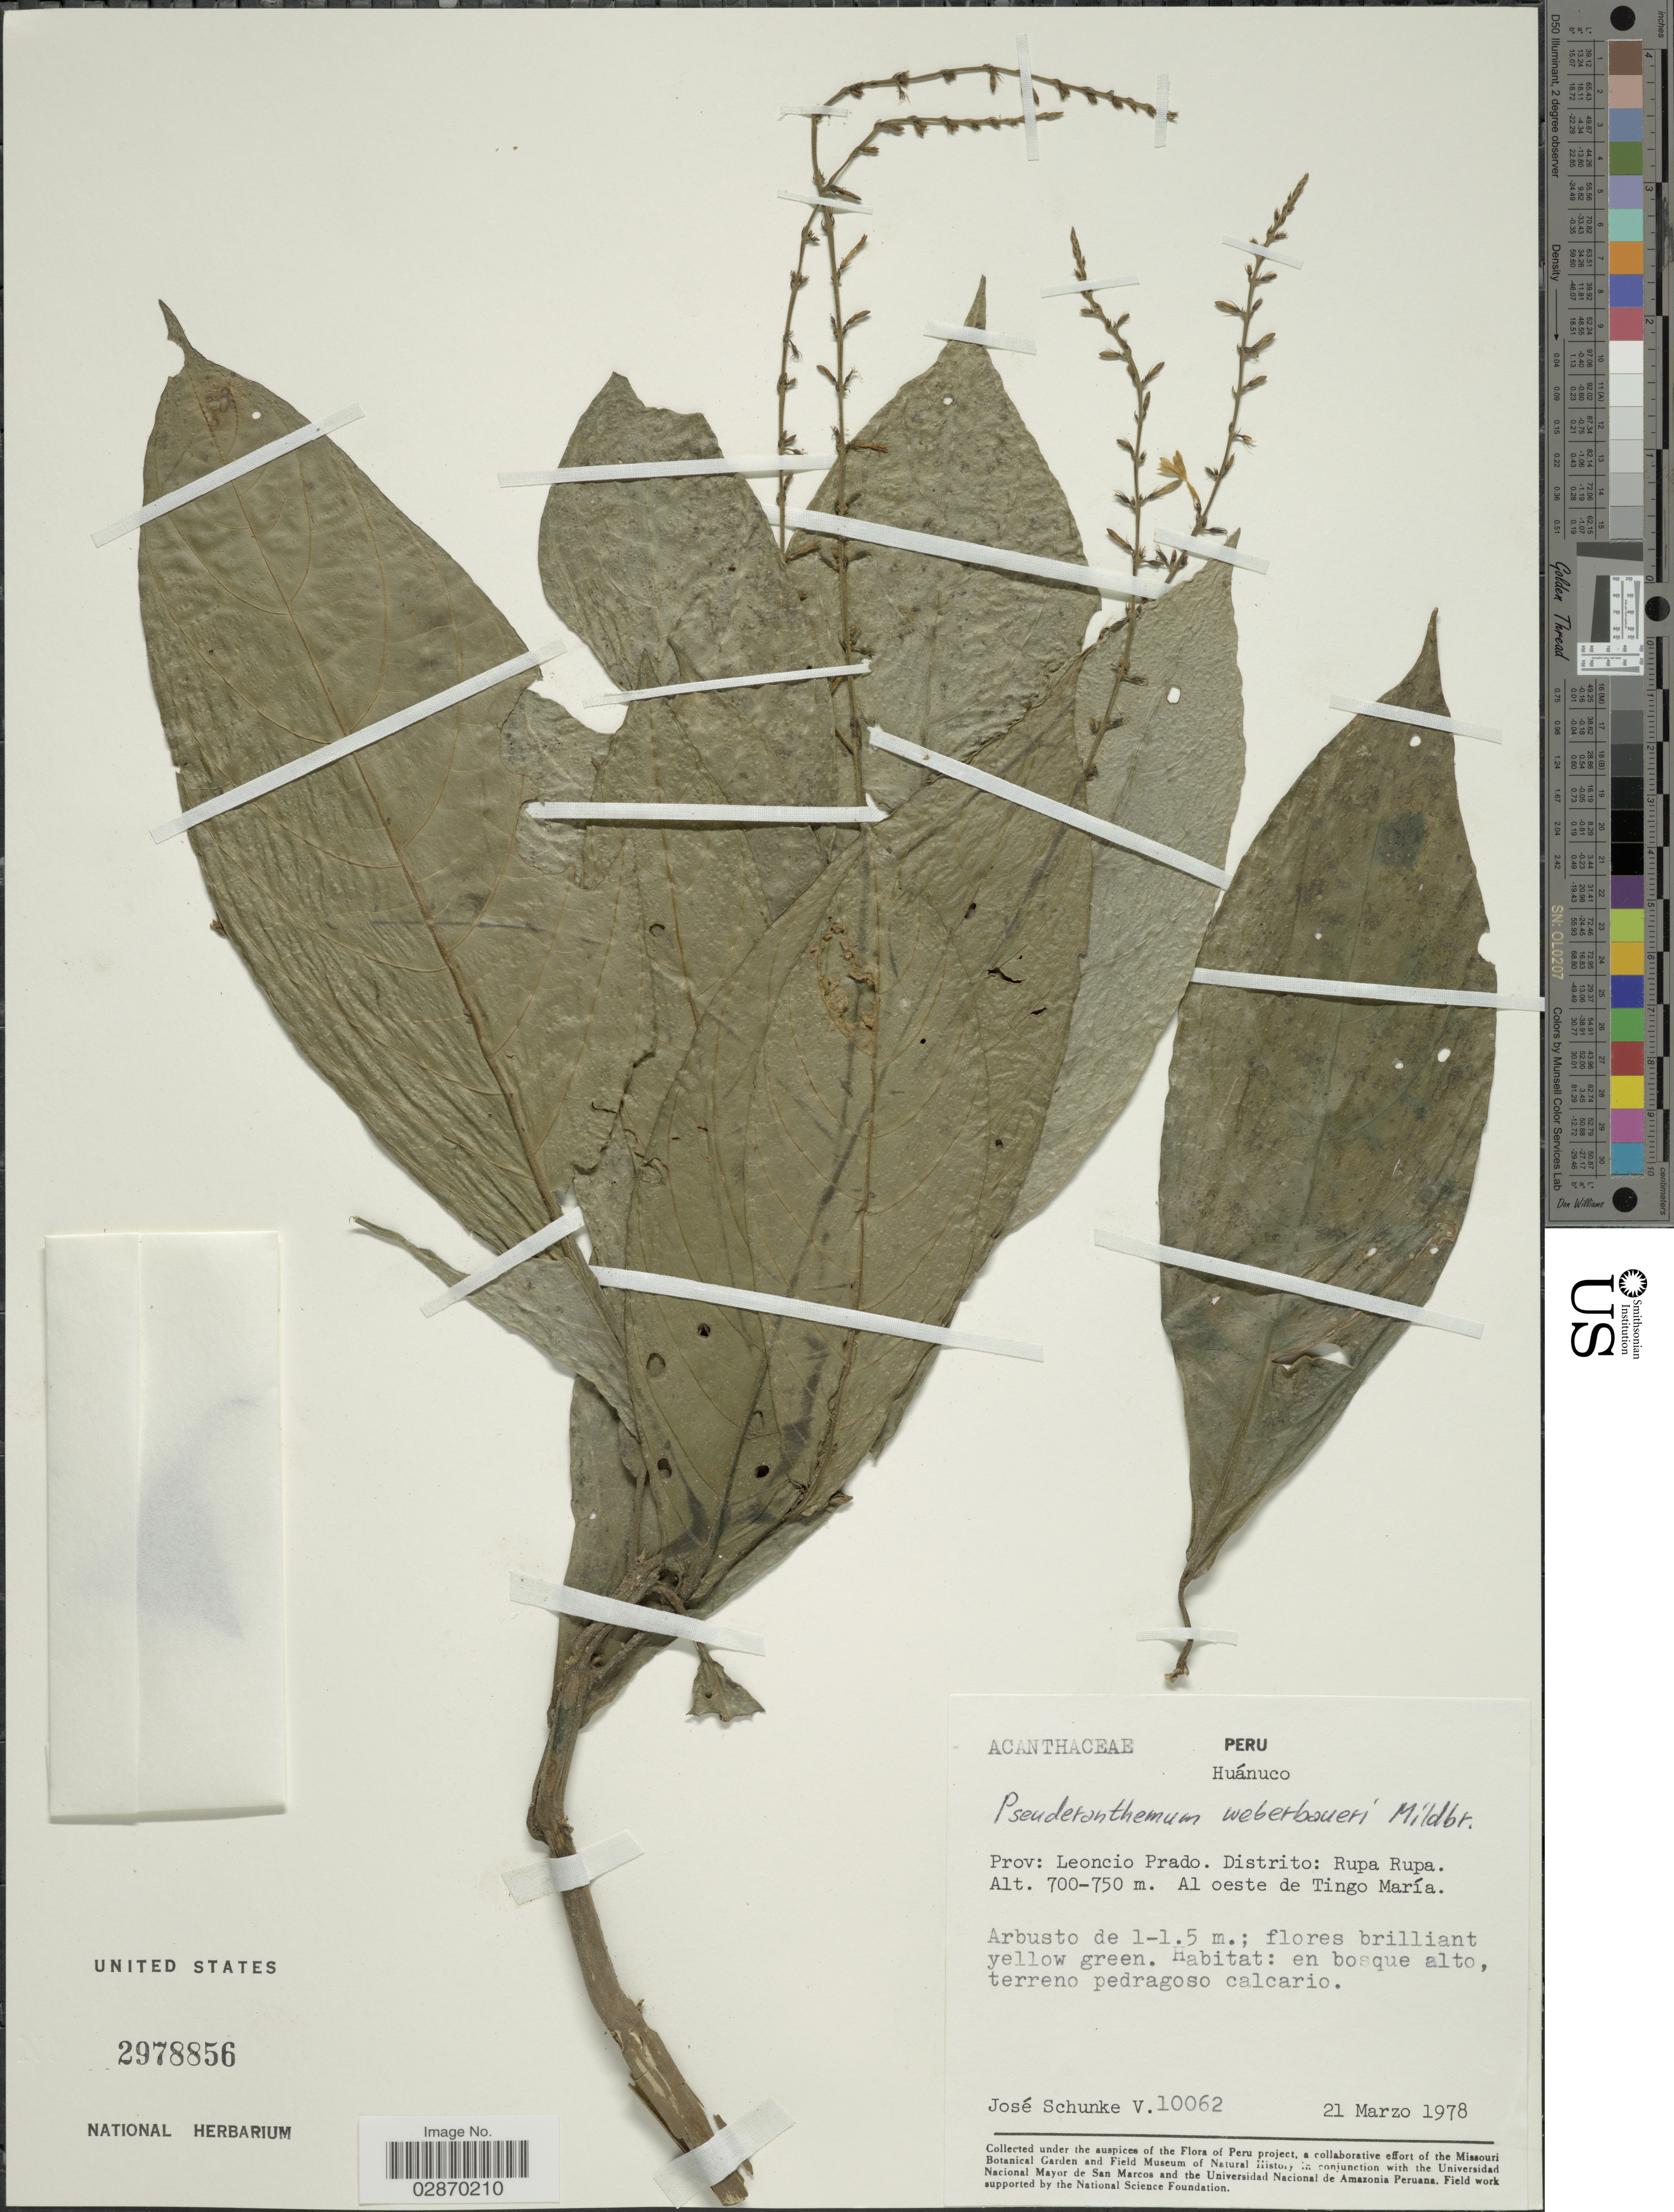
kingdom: Plantae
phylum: Tracheophyta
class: Magnoliopsida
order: Lamiales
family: Acanthaceae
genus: Pseuderanthemum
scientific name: Pseuderanthemum sp.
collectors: J. Schunke Vigo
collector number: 10062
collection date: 1978-03-21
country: Peru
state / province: Huánuco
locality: Prov: Leoncio Prado. Distrito: Rupa Rupa. Al oeste de Tingo María.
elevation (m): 700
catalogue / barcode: US 2978856